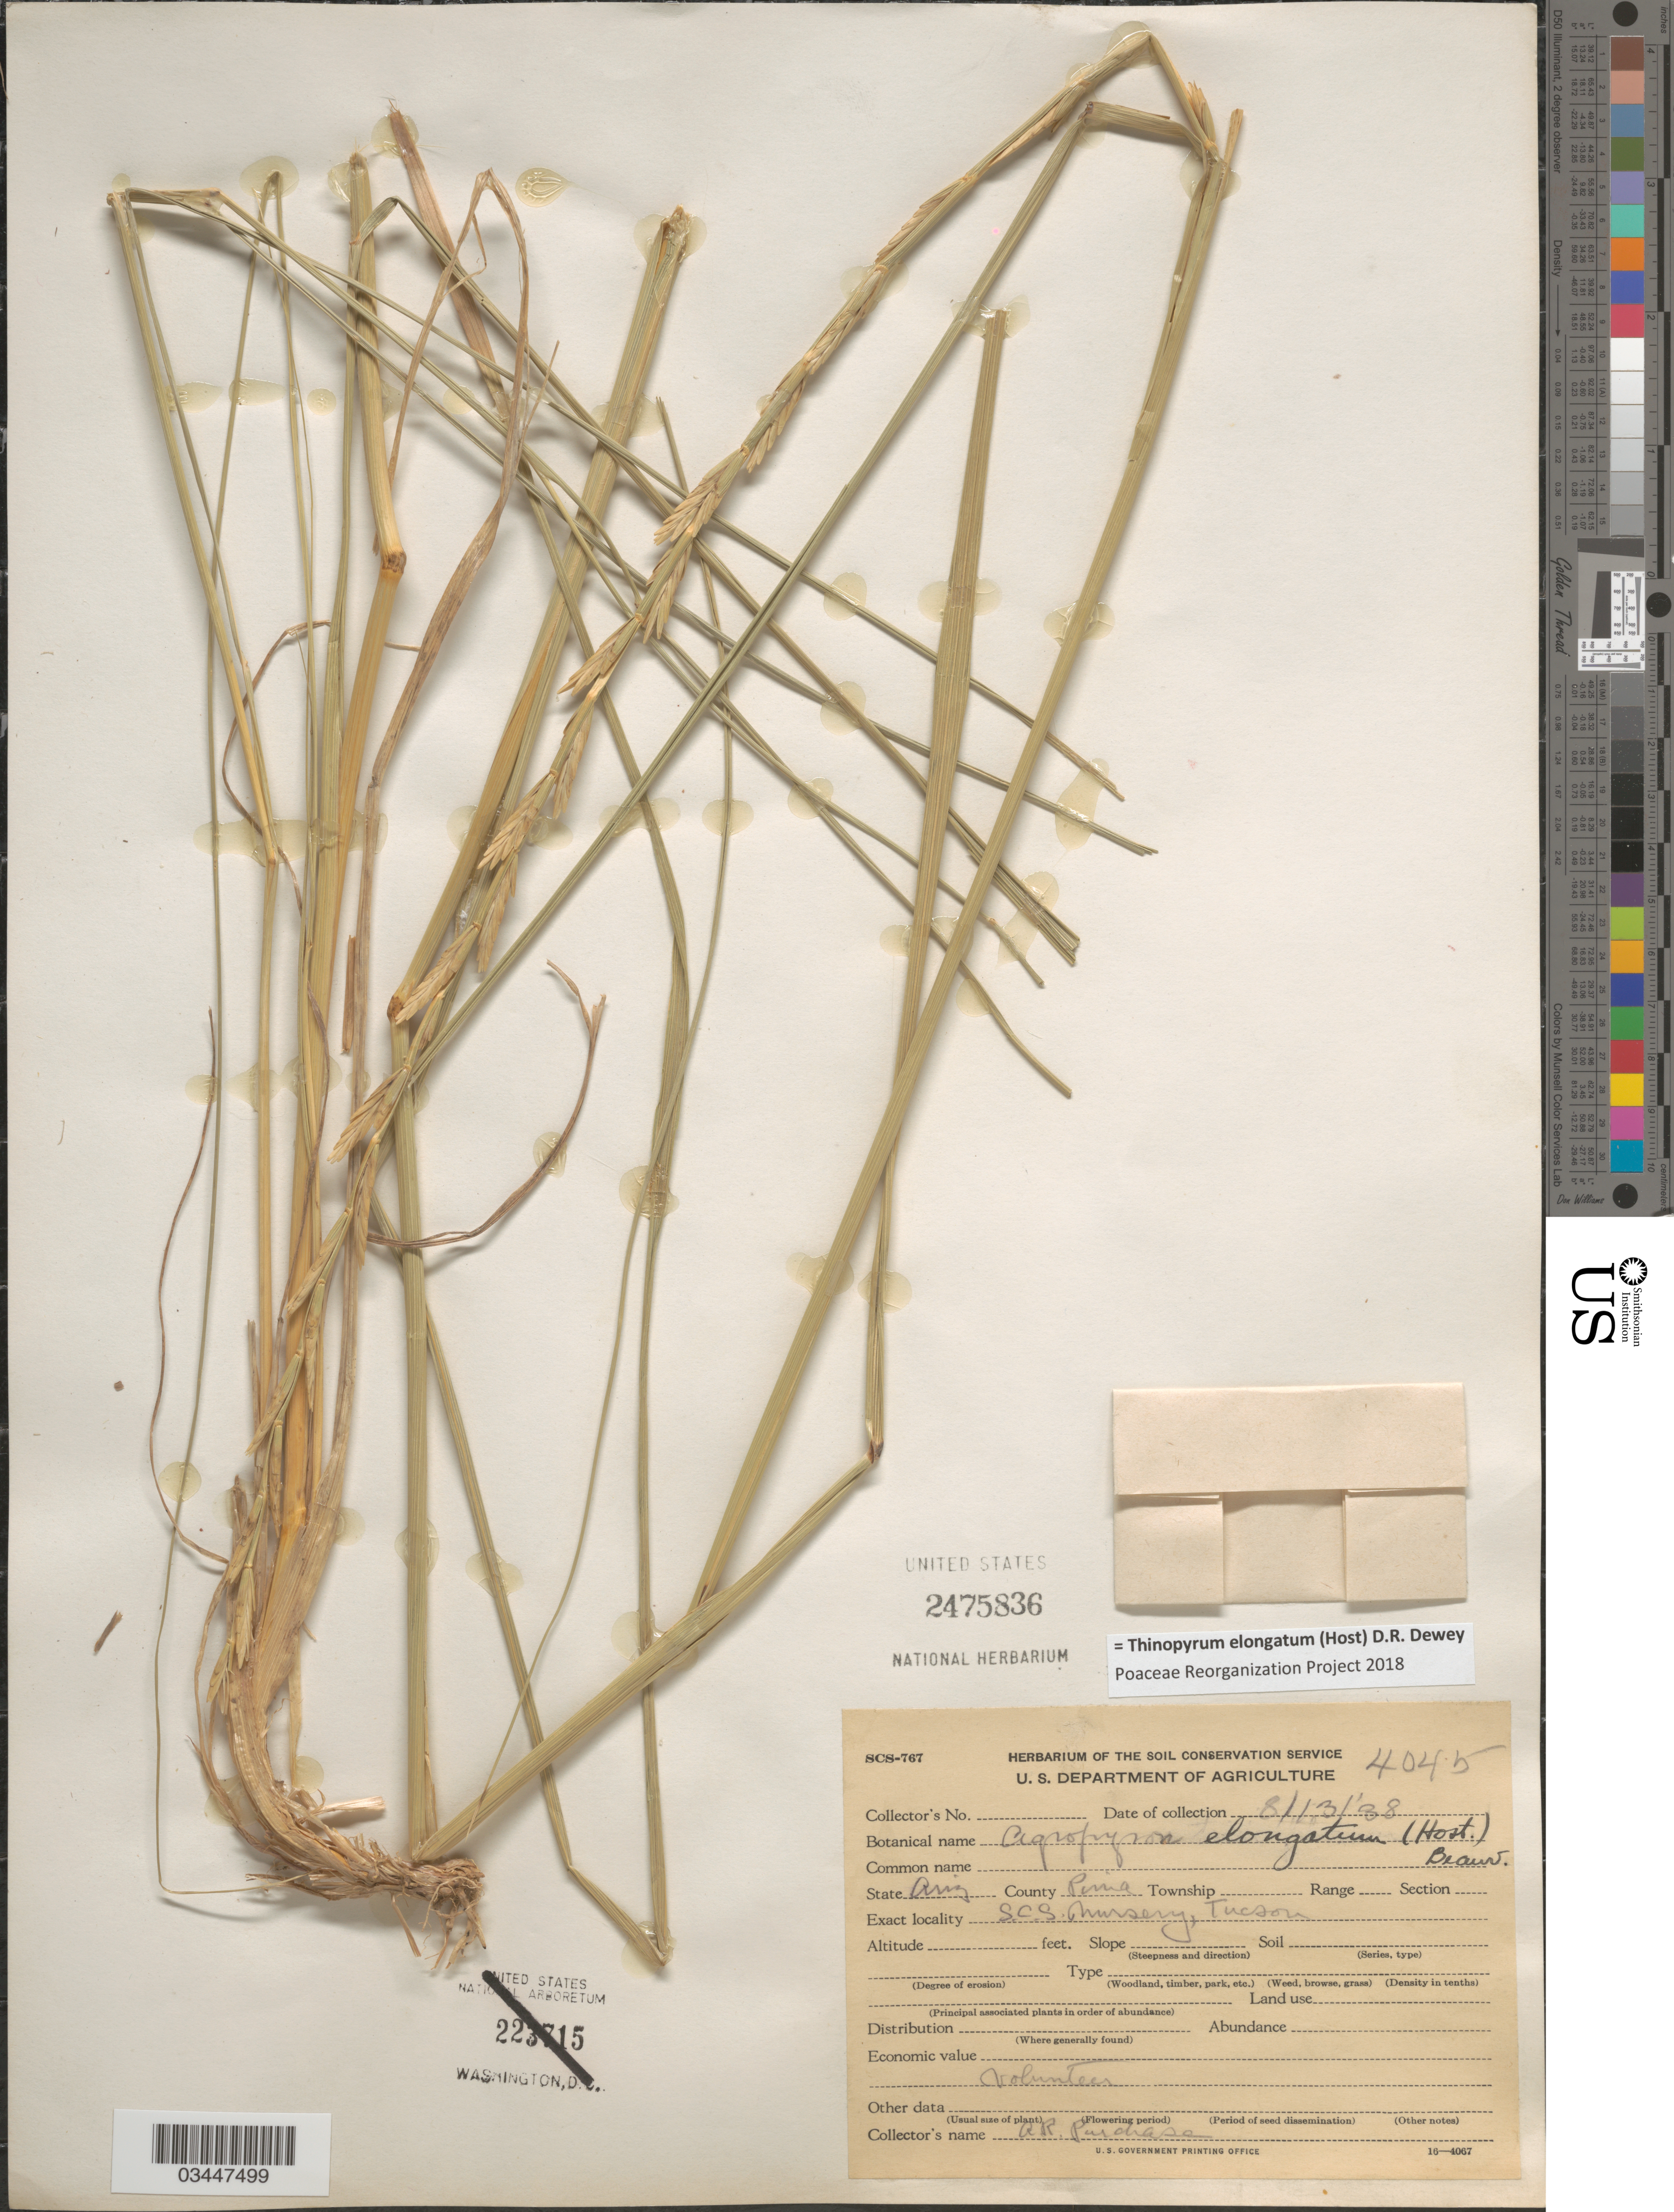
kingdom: Plantae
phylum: Tracheophyta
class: Liliopsida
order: Poales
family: Poaceae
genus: Thinopyrum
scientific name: Thinopyrum elongatum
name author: (Host) Barkworth & Dewey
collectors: A. Purchase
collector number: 4045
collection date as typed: Transcribed d/m/y: 13/8/88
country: United States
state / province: Arizona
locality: County Pima. S.C.S. Nursery, Tucson.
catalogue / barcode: US 2475836